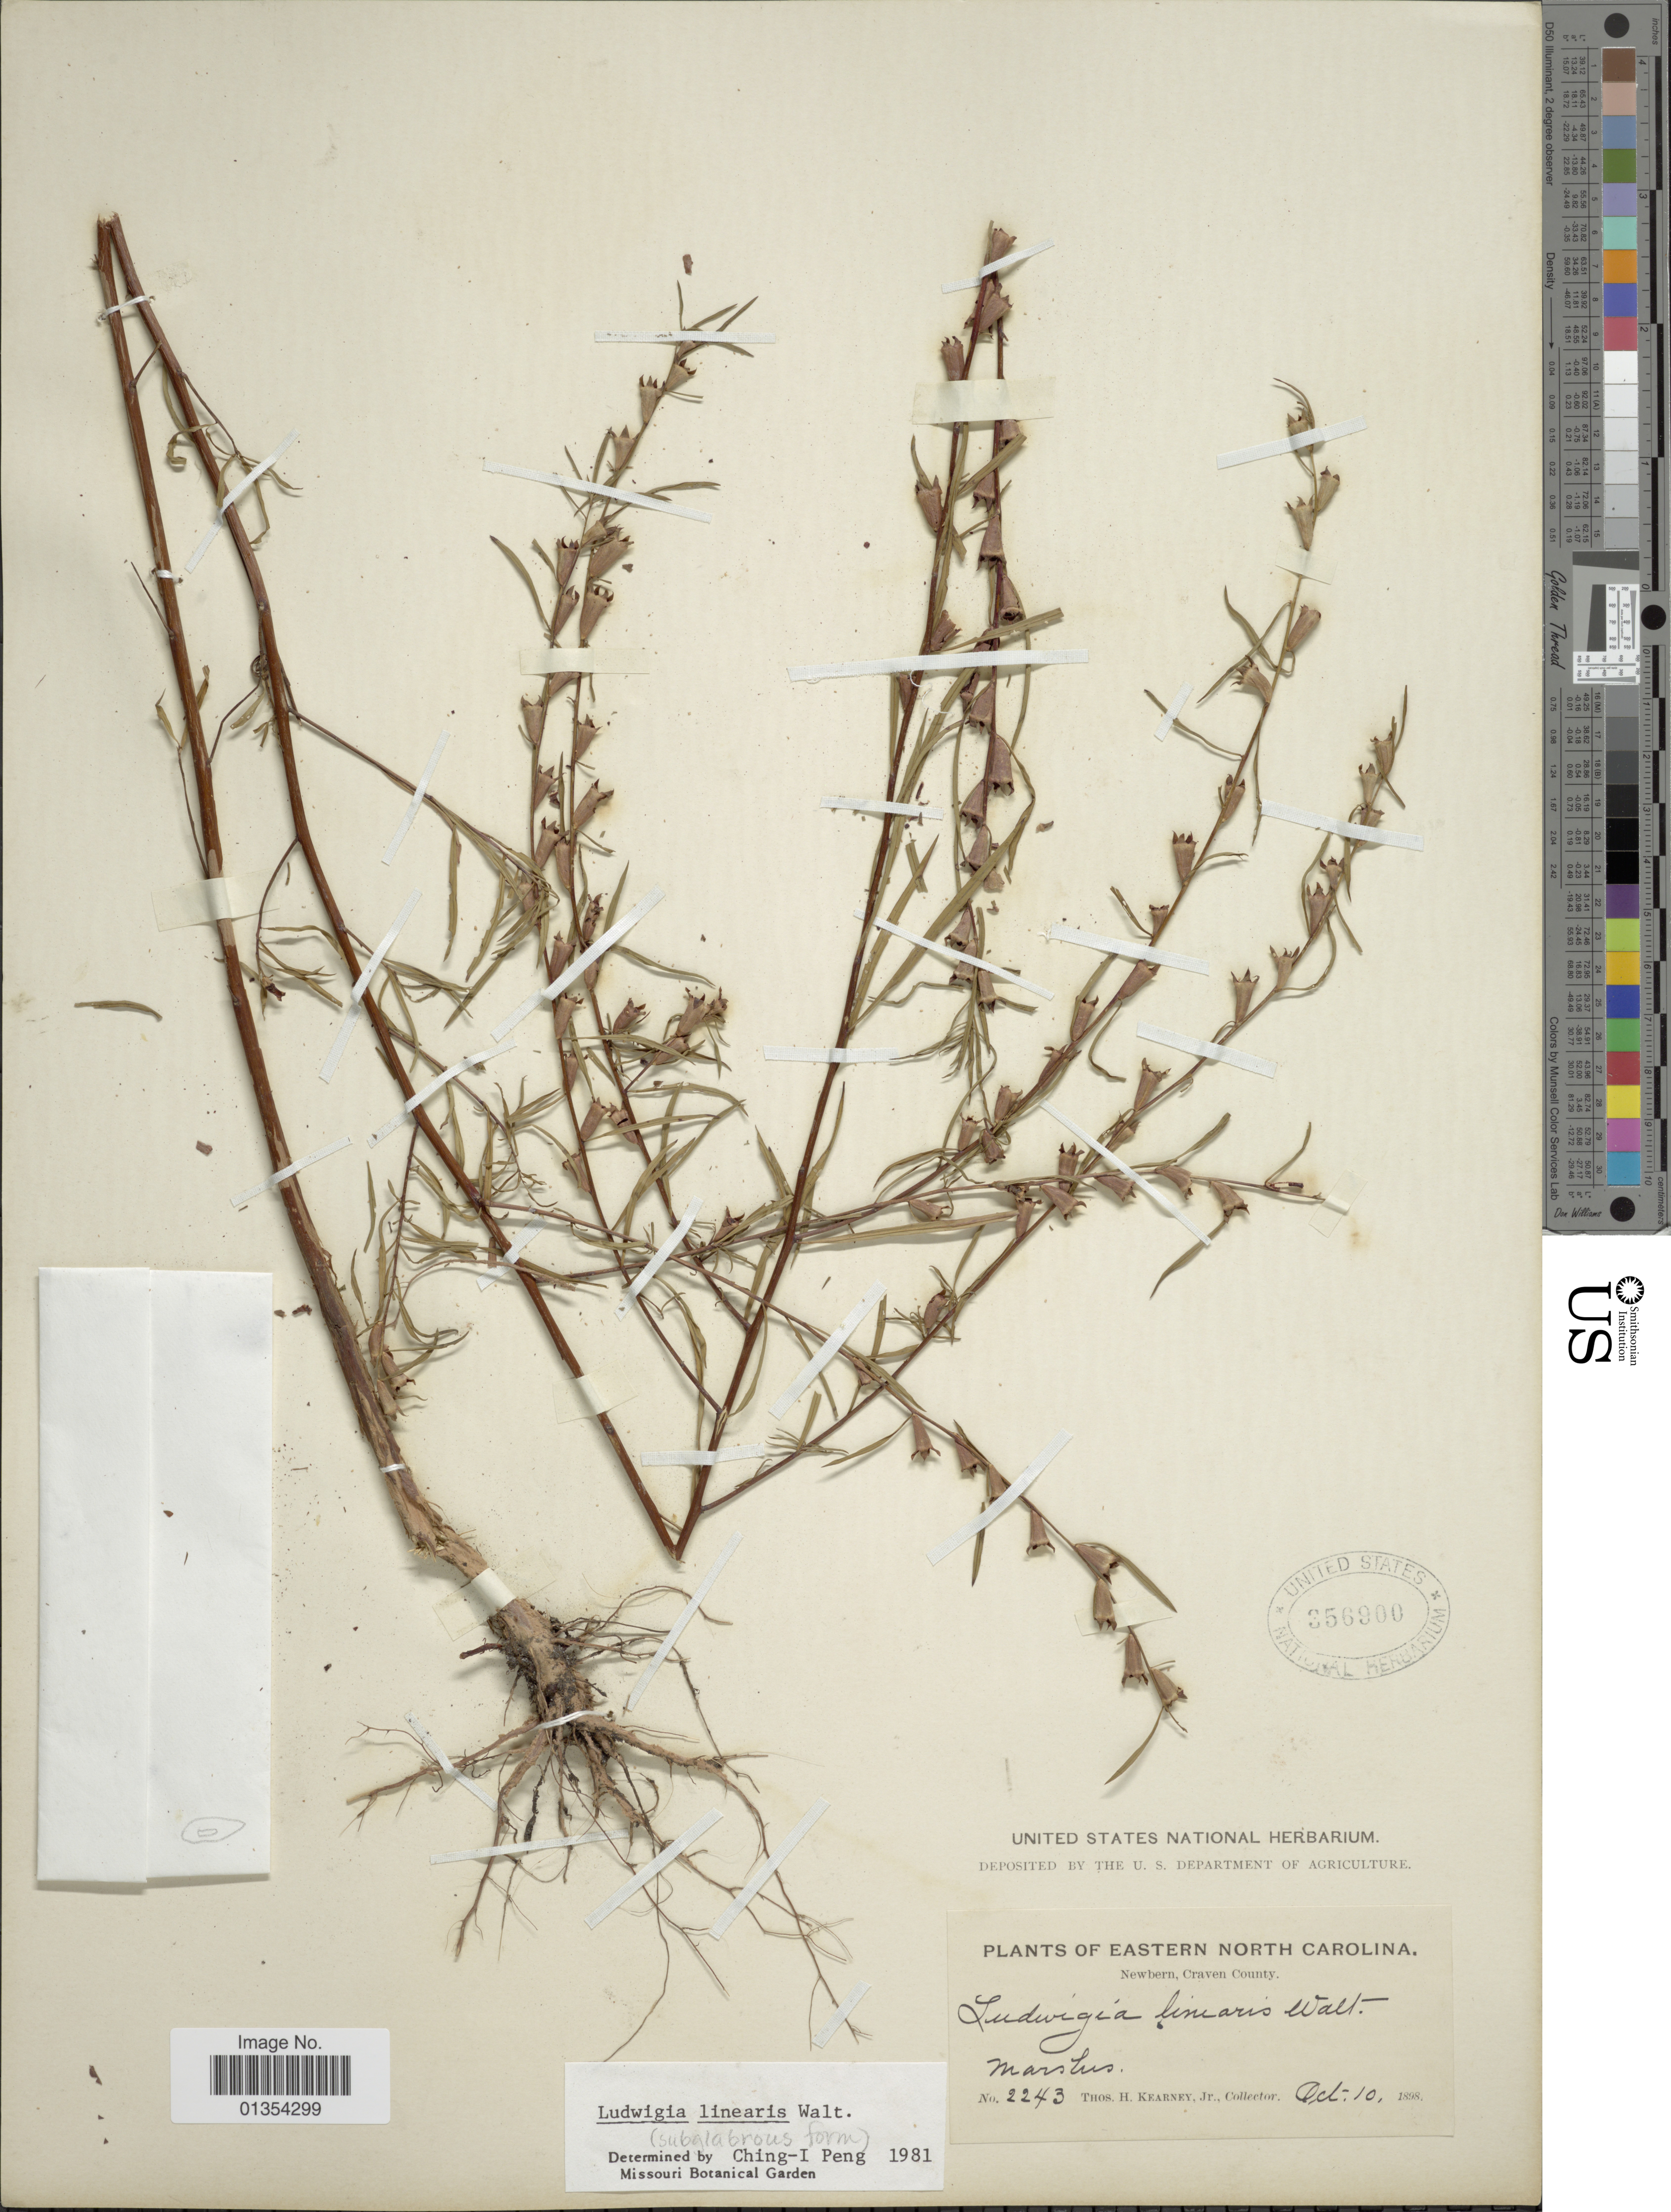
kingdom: Plantae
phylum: Tracheophyta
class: Magnoliopsida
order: Myrtales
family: Onagraceae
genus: Ludwigia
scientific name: Ludwigia linearis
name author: Walter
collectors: T. H. Kearney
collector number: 2243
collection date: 1898-10-10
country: United States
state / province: North Carolina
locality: Eastern North Carolina, Newbern, Craven County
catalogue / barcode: US 356900